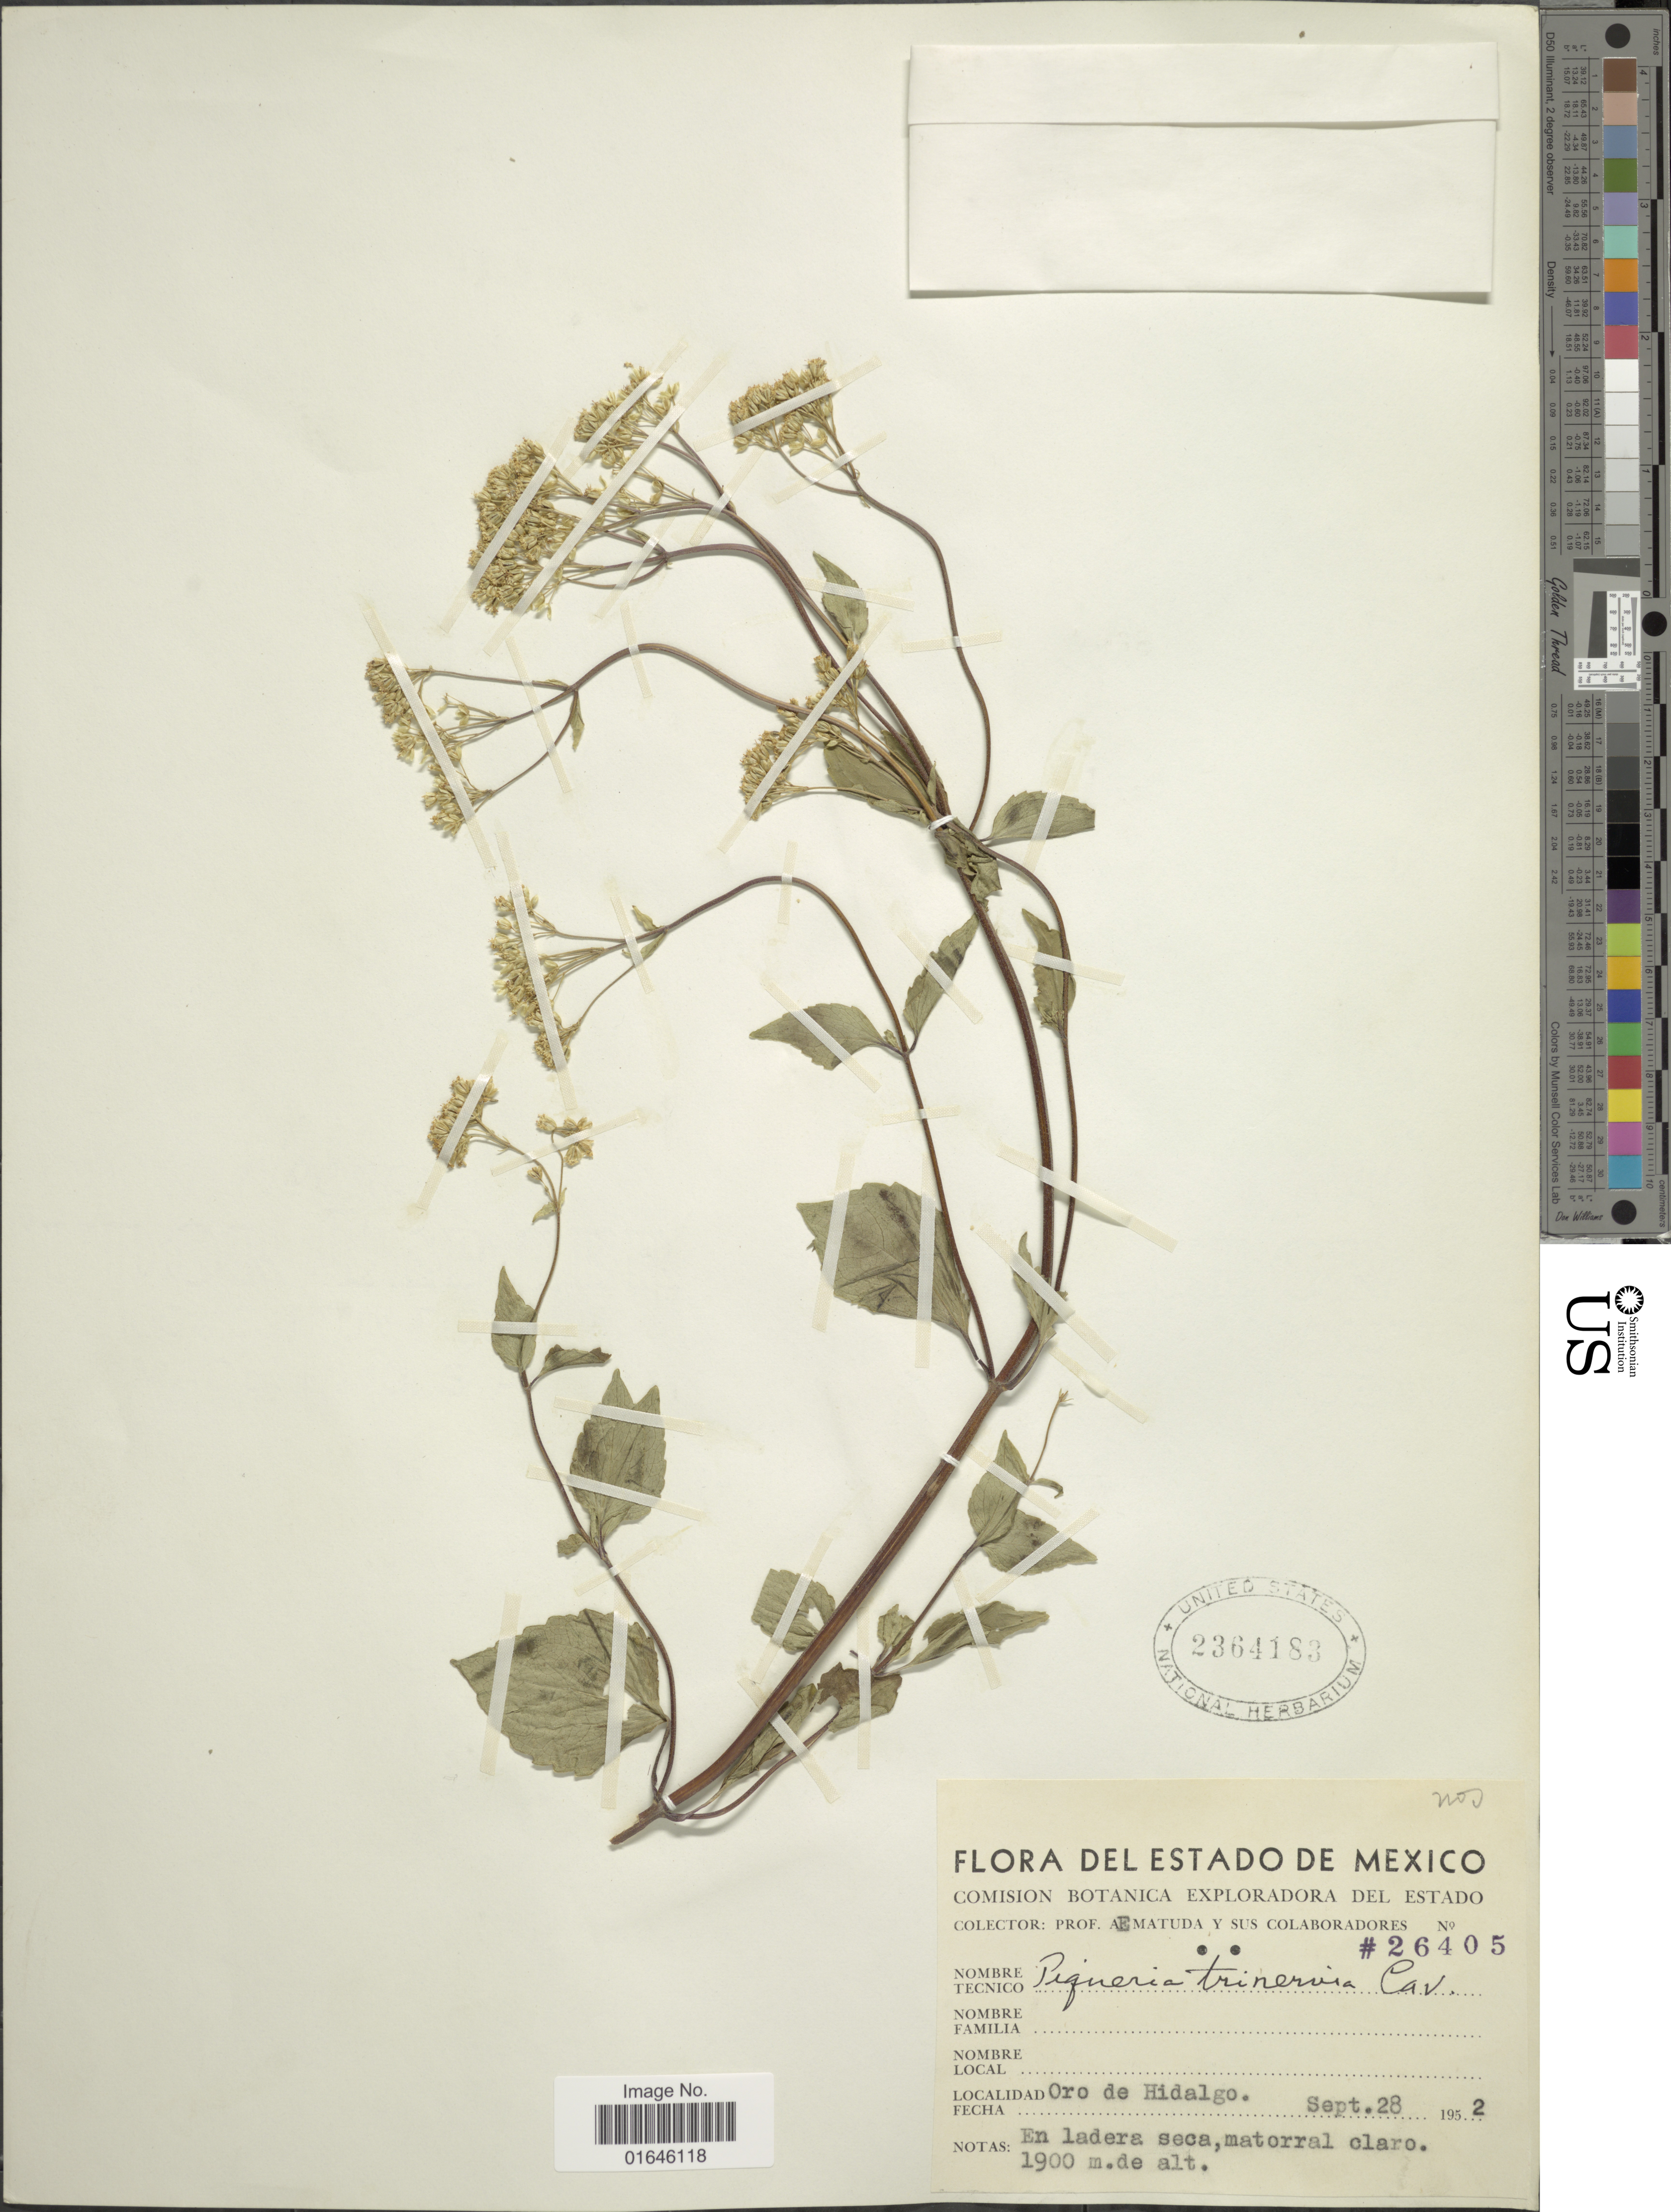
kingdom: Plantae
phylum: Tracheophyta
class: Magnoliopsida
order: Asterales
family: Asteraceae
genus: Piqueria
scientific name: Piqueria trinervia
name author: Cav.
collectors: E. Matuda & et al.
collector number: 26405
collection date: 1952-09-28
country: Mexico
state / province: Hidalgo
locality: Oro de Hidalgo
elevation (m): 1900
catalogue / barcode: US 2364183